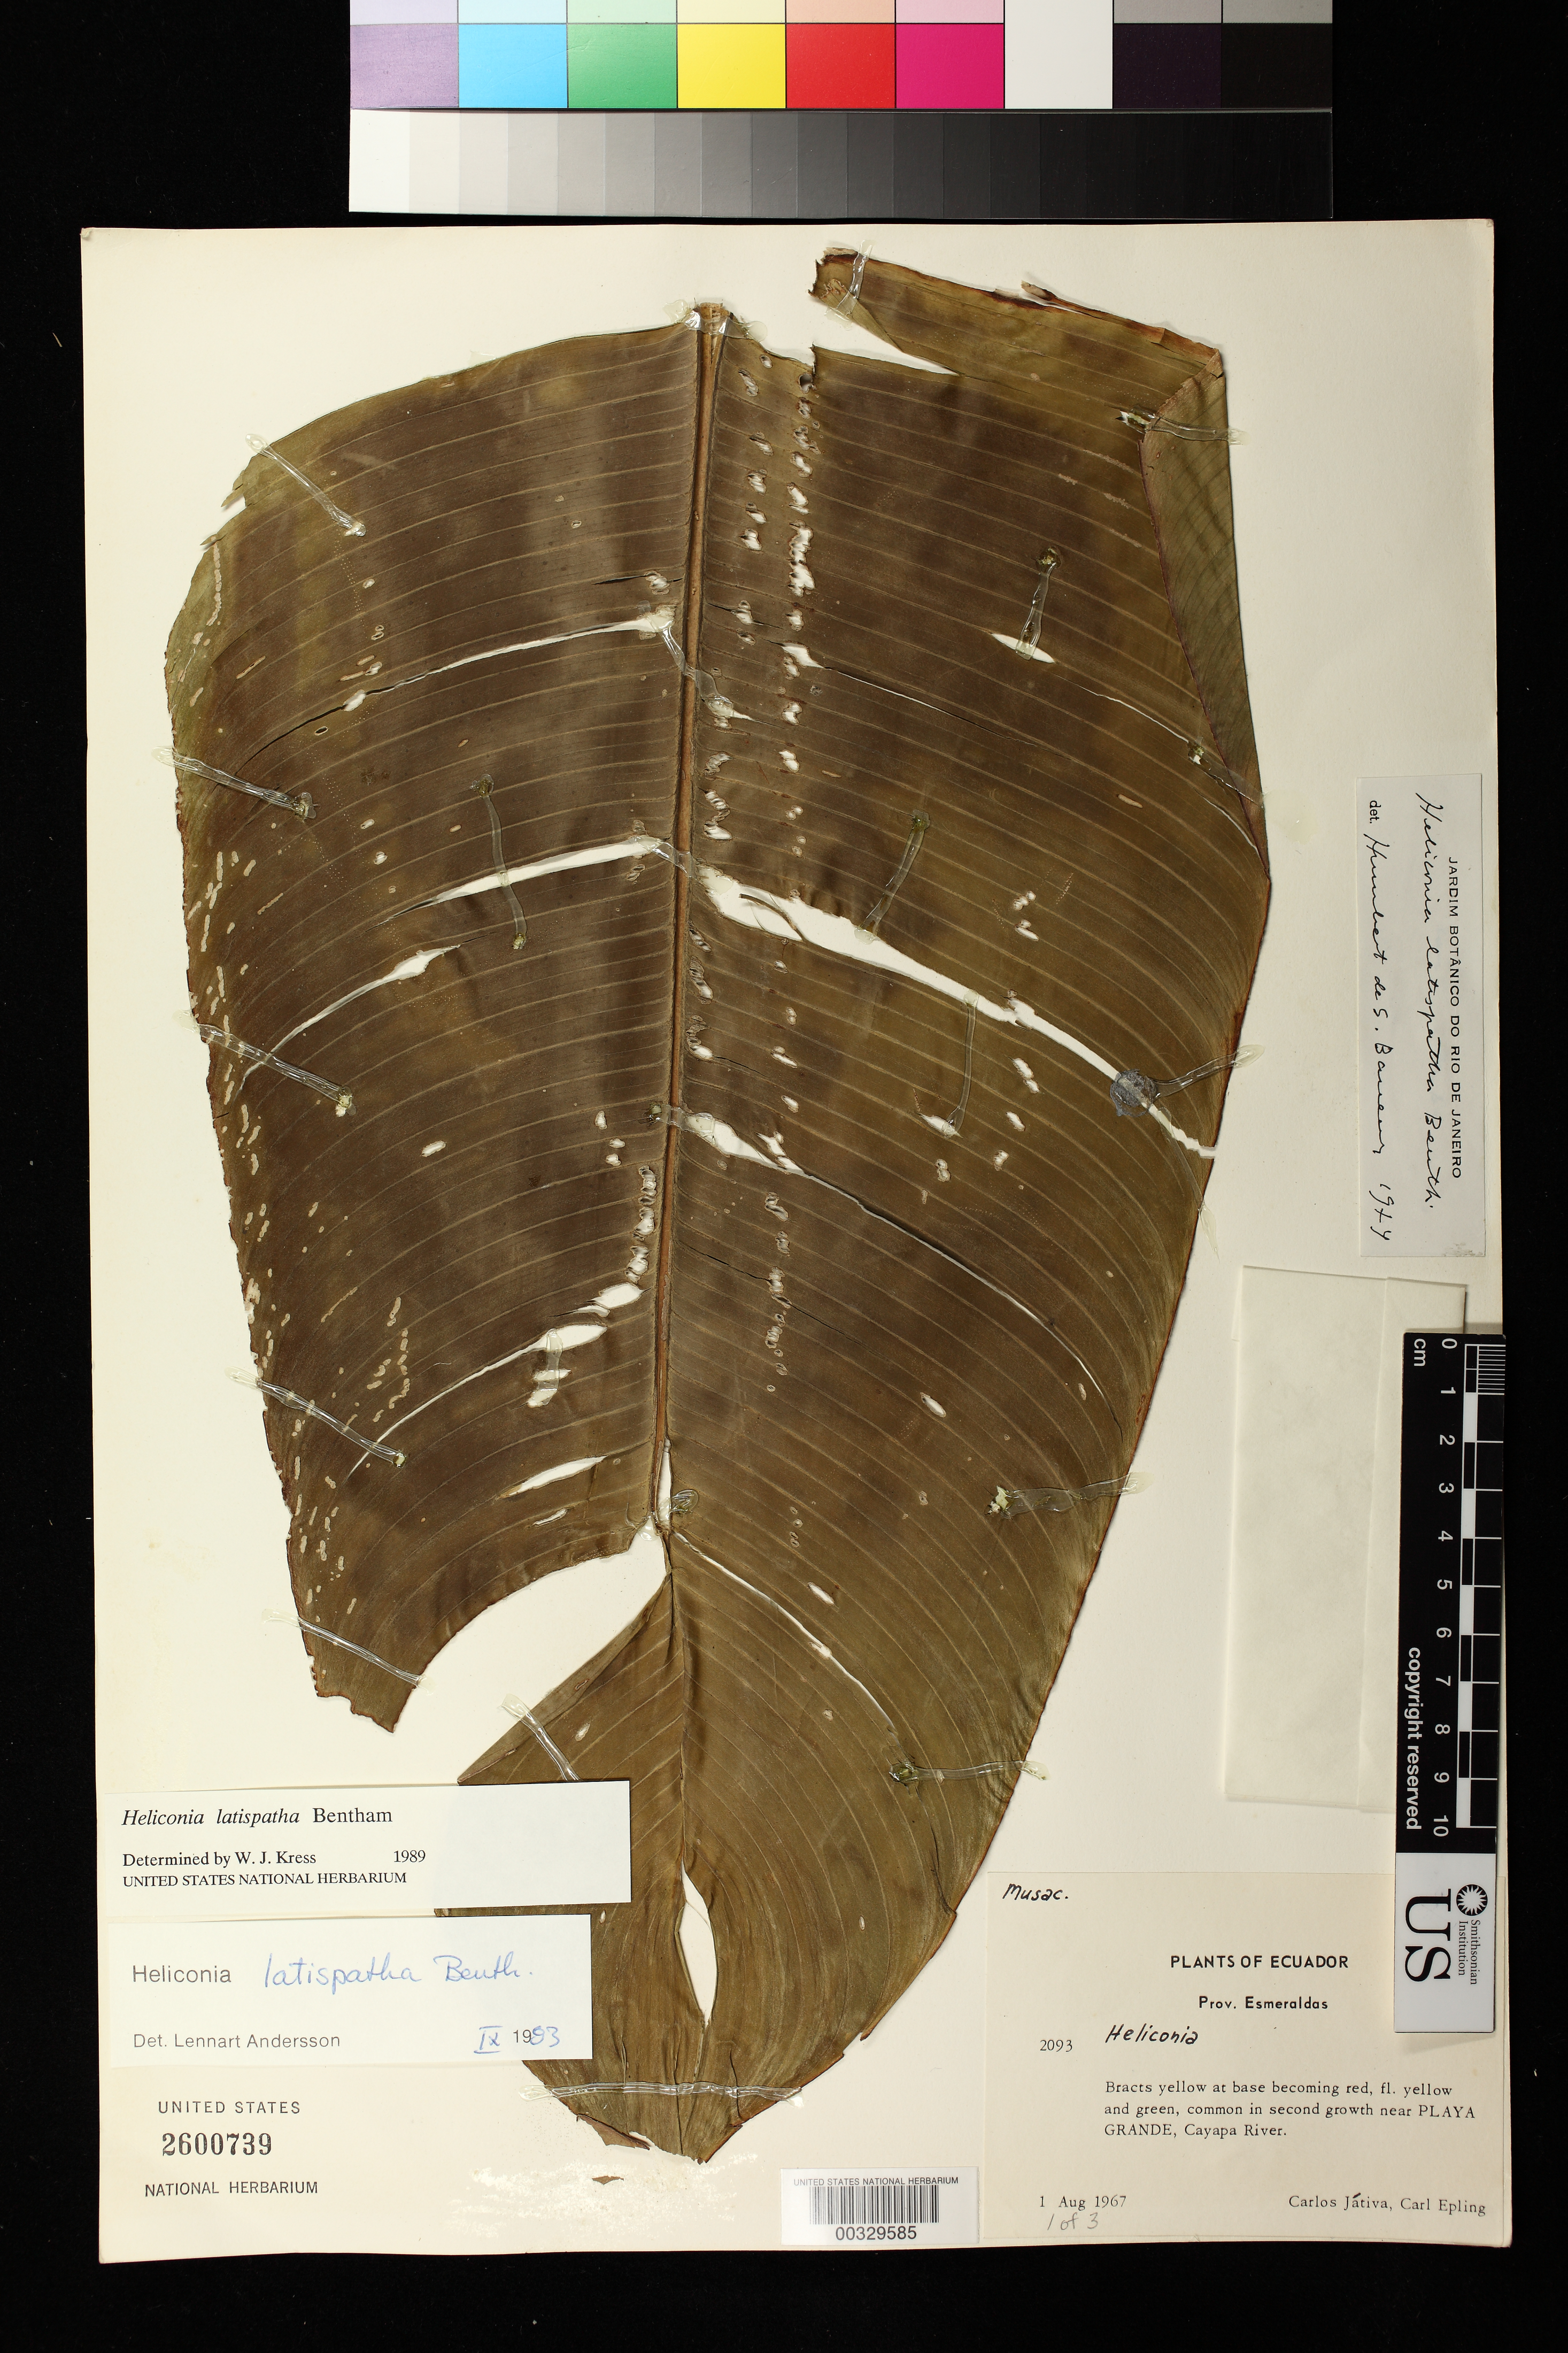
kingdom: Plantae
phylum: Tracheophyta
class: Liliopsida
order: Zingiberales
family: Heliconiaceae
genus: Heliconia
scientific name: Heliconia latispatha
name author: Benth.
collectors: C. D. Játiva & C. C. Epling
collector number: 2093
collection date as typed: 01 Aug 1967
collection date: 1967-08-01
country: Ecuador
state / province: Esmeraldas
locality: Common in second growth near Playa Grande, Cayapa River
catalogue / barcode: US 2600739